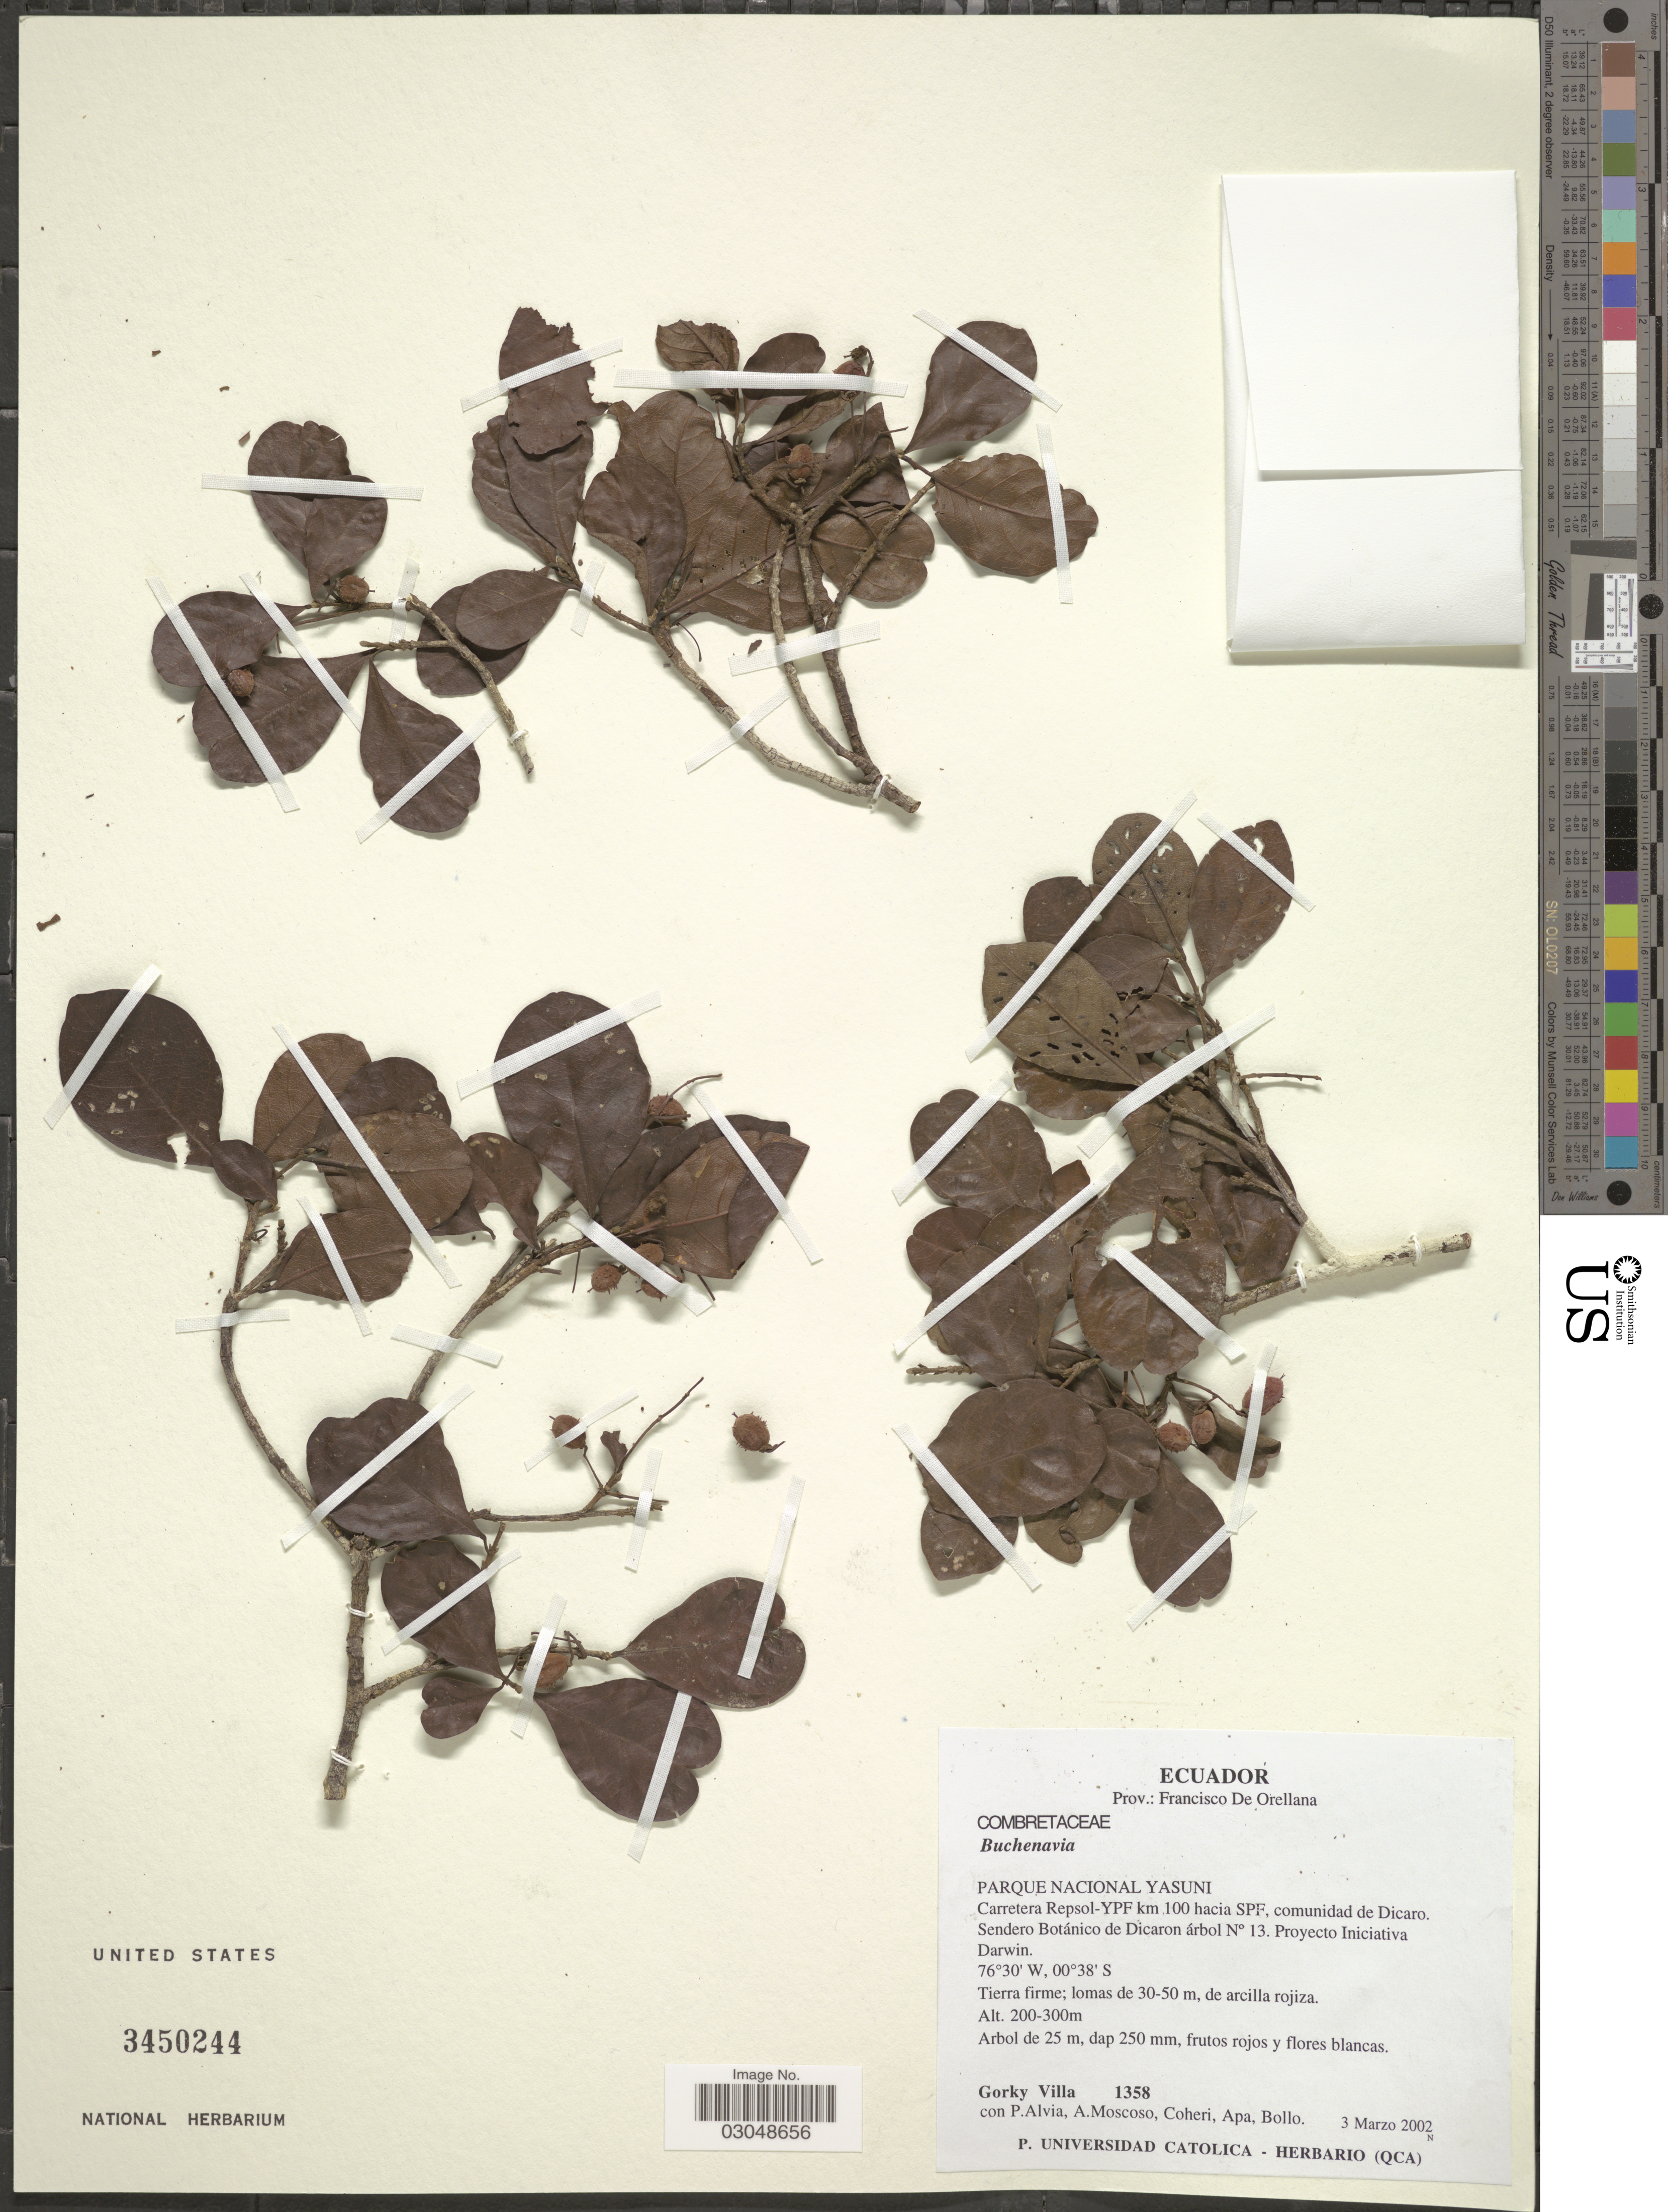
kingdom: Plantae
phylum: Tracheophyta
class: Magnoliopsida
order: Myrtales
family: Combretaceae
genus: Buchenavia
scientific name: Buchenavia sp.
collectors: G. Villa, P. Alvia, A. Moscoso, -. Coheri & et al.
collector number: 1358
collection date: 2002-03-03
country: Ecuador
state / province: Orellana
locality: Prov.: Francisco De Orellana. Parque Nacional Yasuni. Carretera Repsol-YPF km 100 hacia SPF, comunidad de Dicaro. Sendero Botánico de Dicaron árbol No 13.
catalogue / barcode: US 3450244